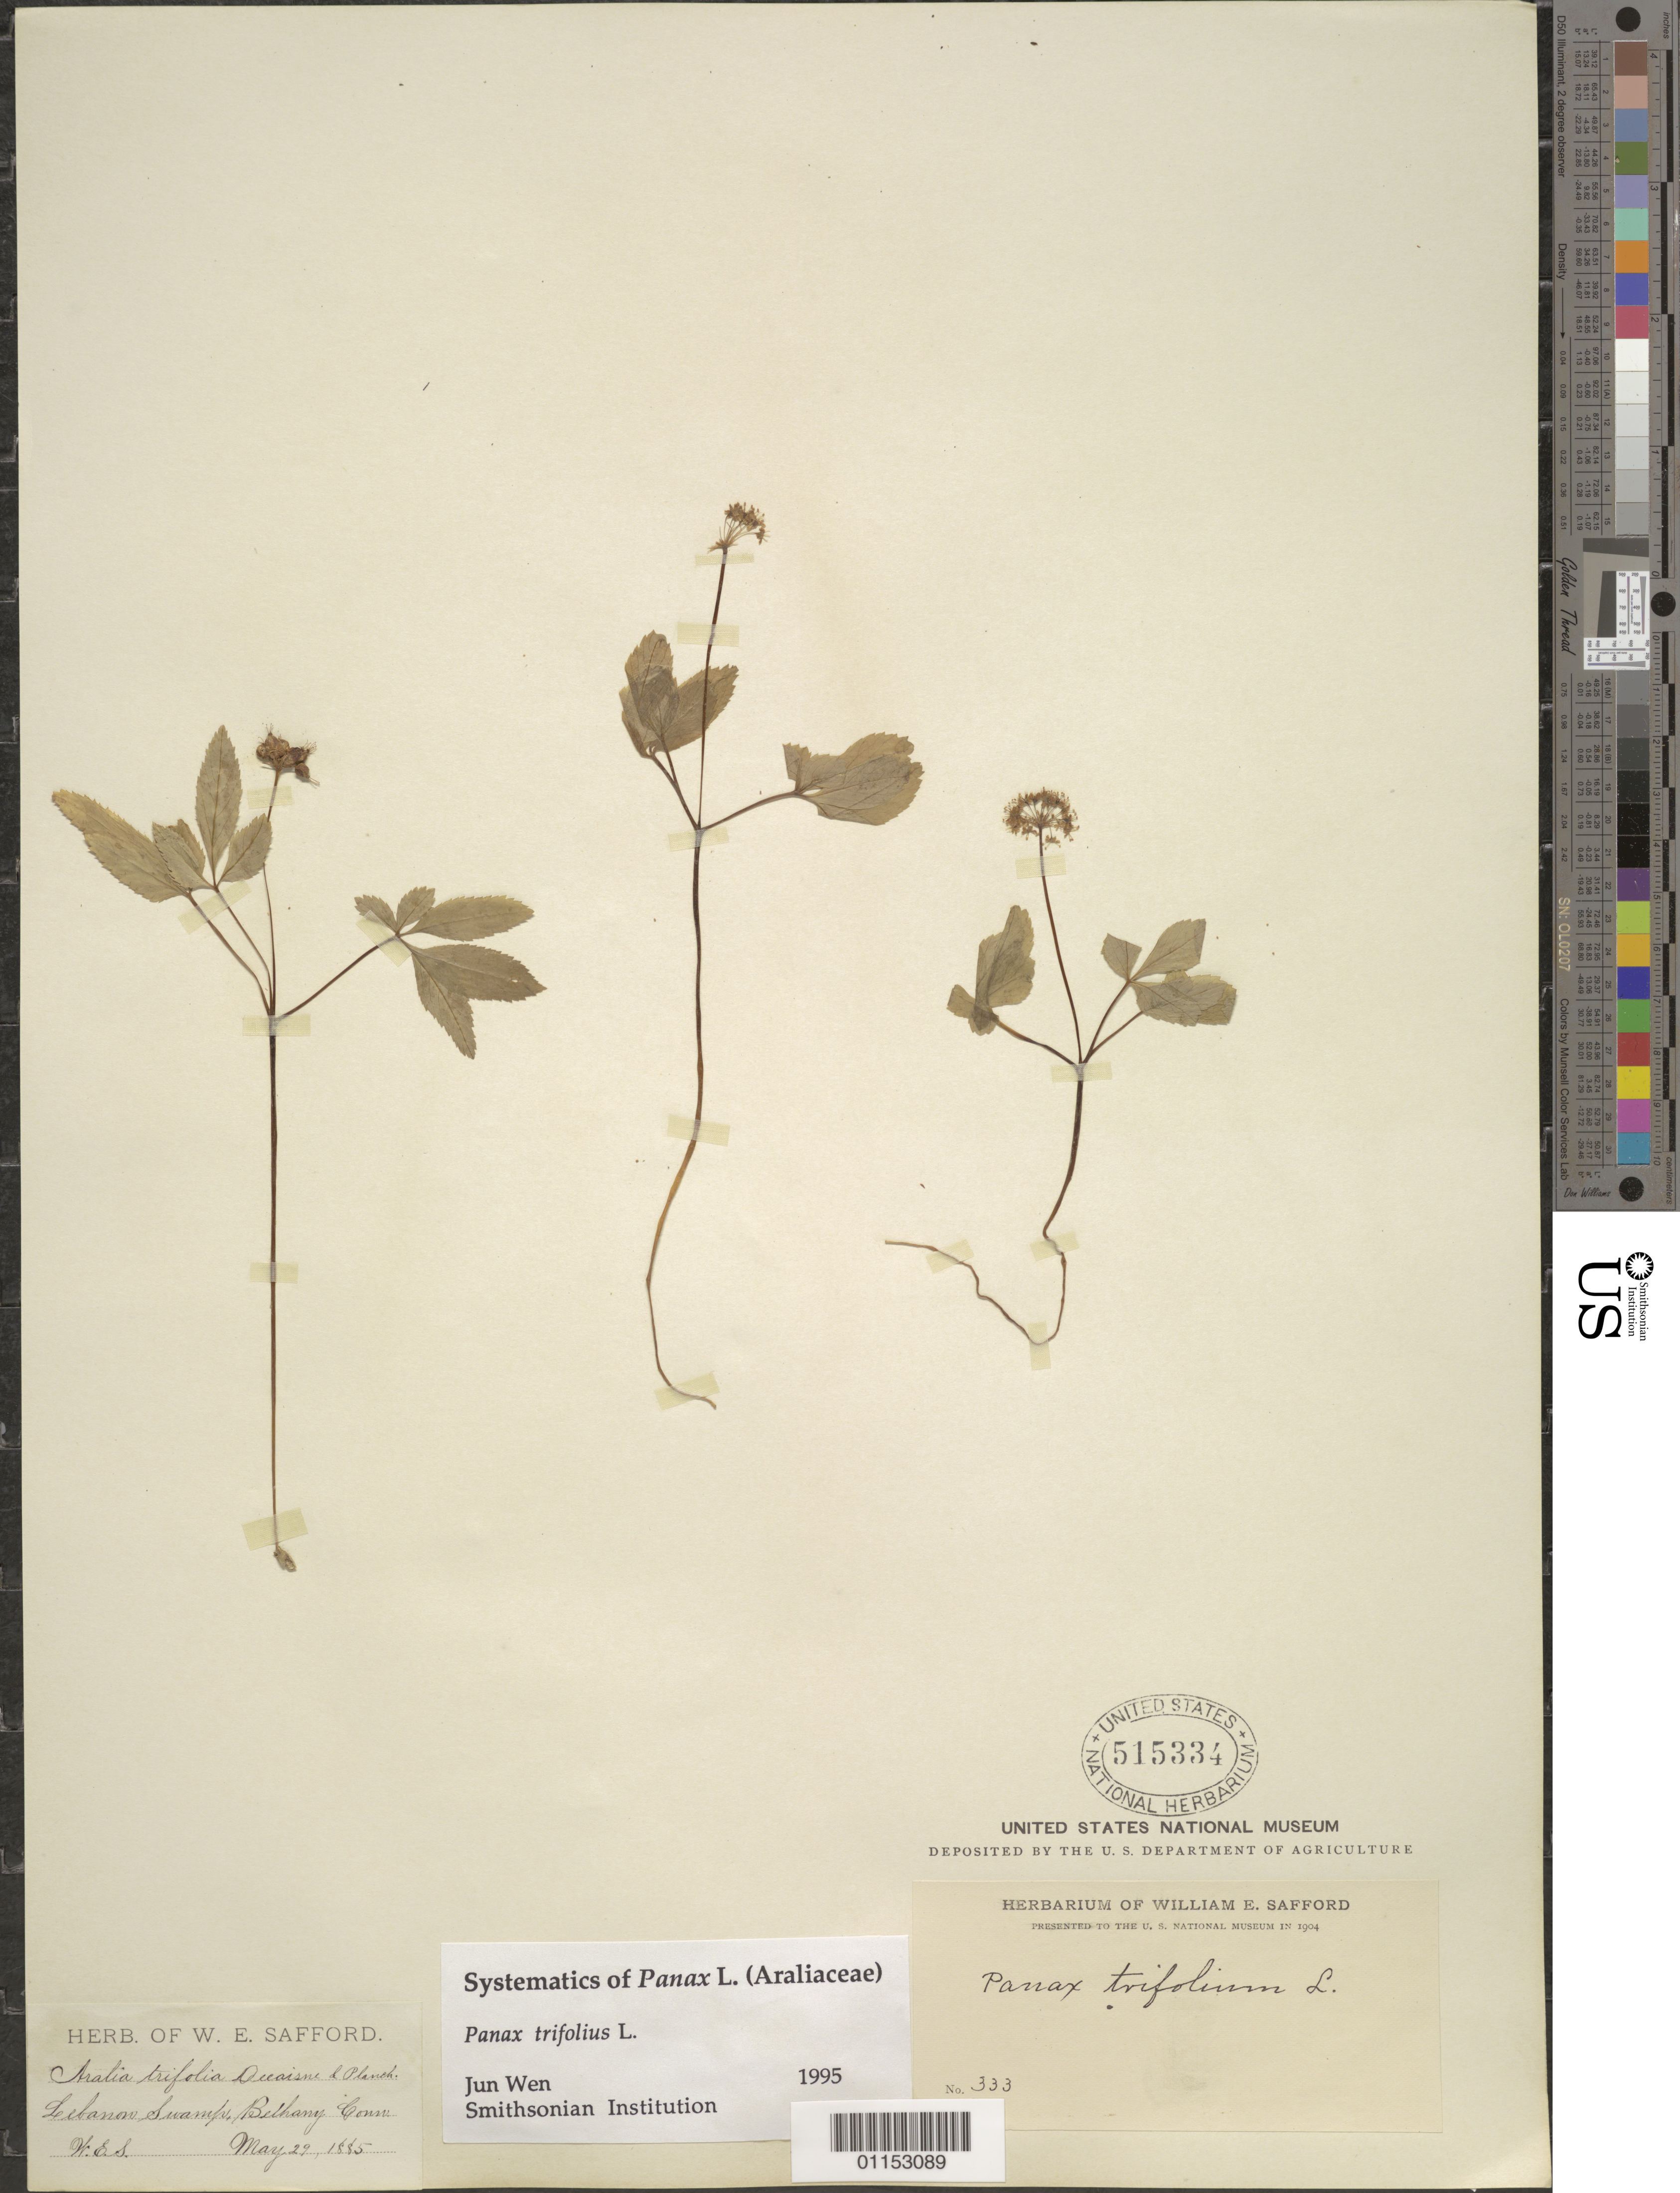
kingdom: Plantae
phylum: Tracheophyta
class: Magnoliopsida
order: Apiales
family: Araliaceae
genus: Panax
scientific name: Panax trifolius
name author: L.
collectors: W. E. Safford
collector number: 333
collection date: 1885-05-29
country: United States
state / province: Connecticut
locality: Lebanon Swamp, Bethany.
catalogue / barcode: US 515334